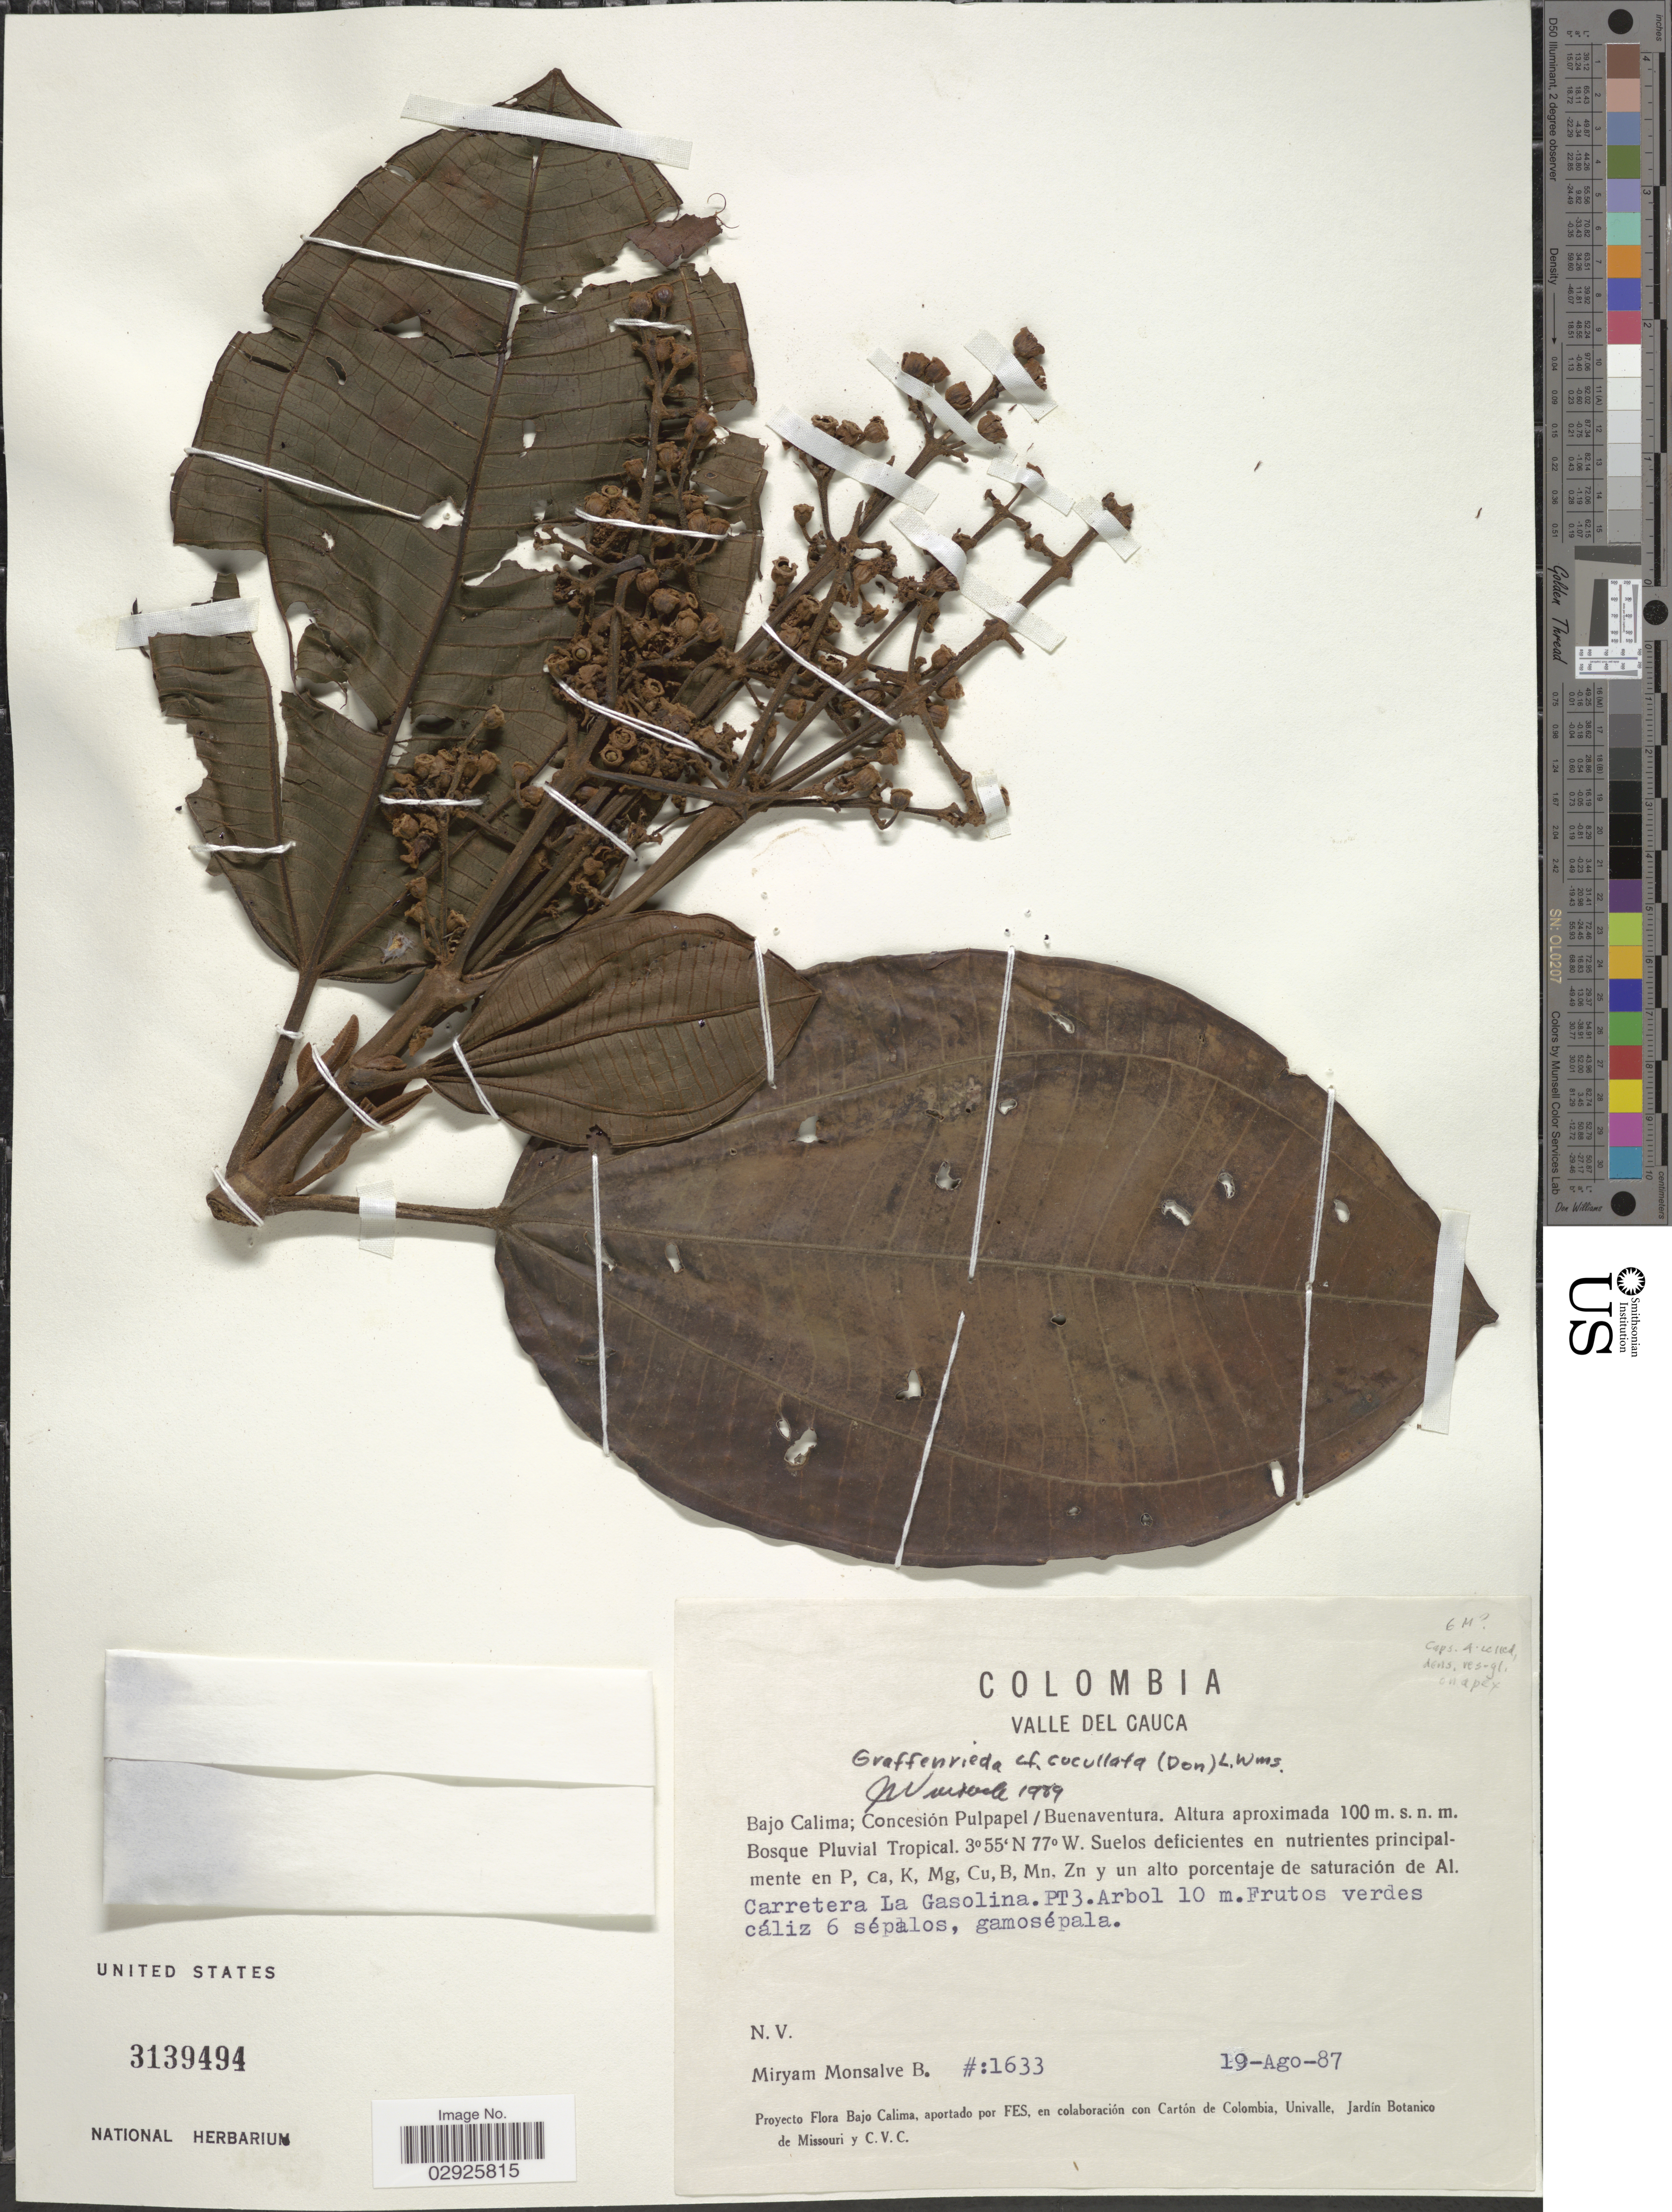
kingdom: Plantae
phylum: Tracheophyta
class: Magnoliopsida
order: Myrtales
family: Melastomataceae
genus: Graffenrieda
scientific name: Graffenrieda cucullata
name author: (Triana) L.O. Williams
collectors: M. Monsalve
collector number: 1633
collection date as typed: Transcribed d/m/y: 19/8/87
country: Colombia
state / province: Valle del Cauca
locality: Bajo Calima; Concesión Pulpapel/ Buenaventra. Carretera La Gasolina. PT3.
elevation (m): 100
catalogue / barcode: US 3139494